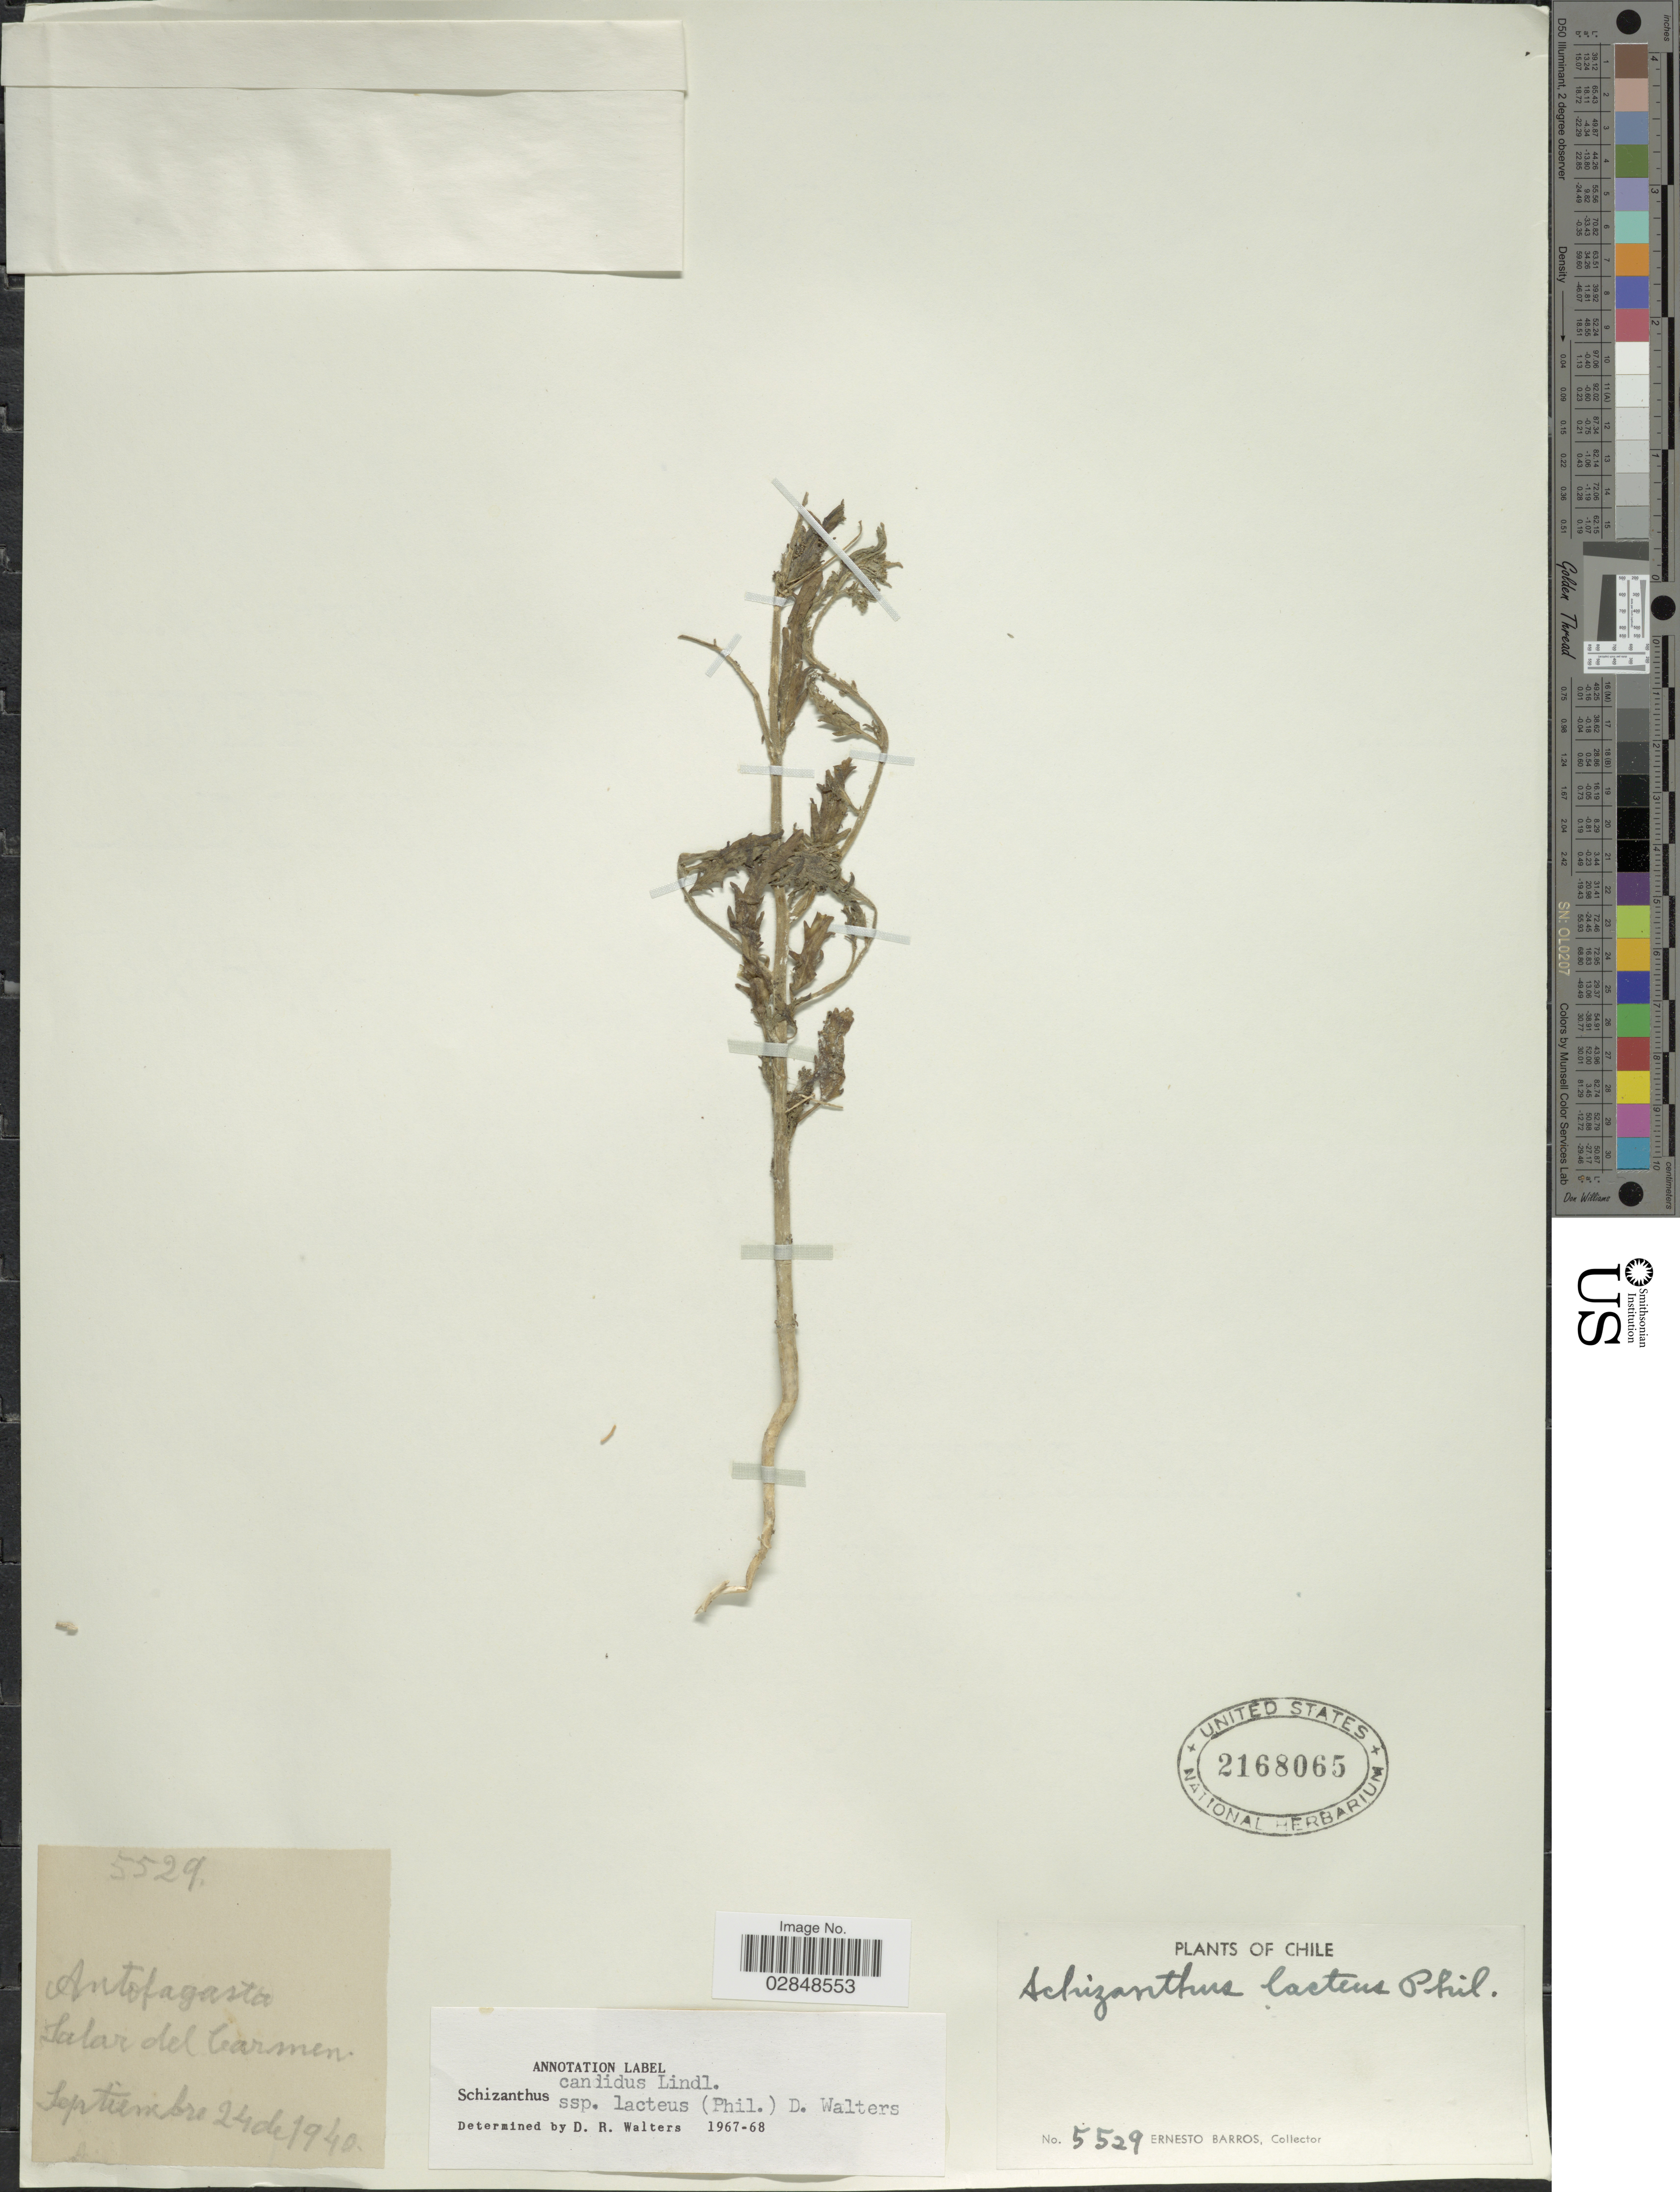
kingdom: Plantae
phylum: Tracheophyta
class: Magnoliopsida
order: Solanales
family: Solanaceae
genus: Schizanthus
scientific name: Schizanthus lacteus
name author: Phil.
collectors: E. Barros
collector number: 5529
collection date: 1940-09-24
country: Chile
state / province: Antofagasta (II)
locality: Salar del Carmen.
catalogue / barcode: US 2168065